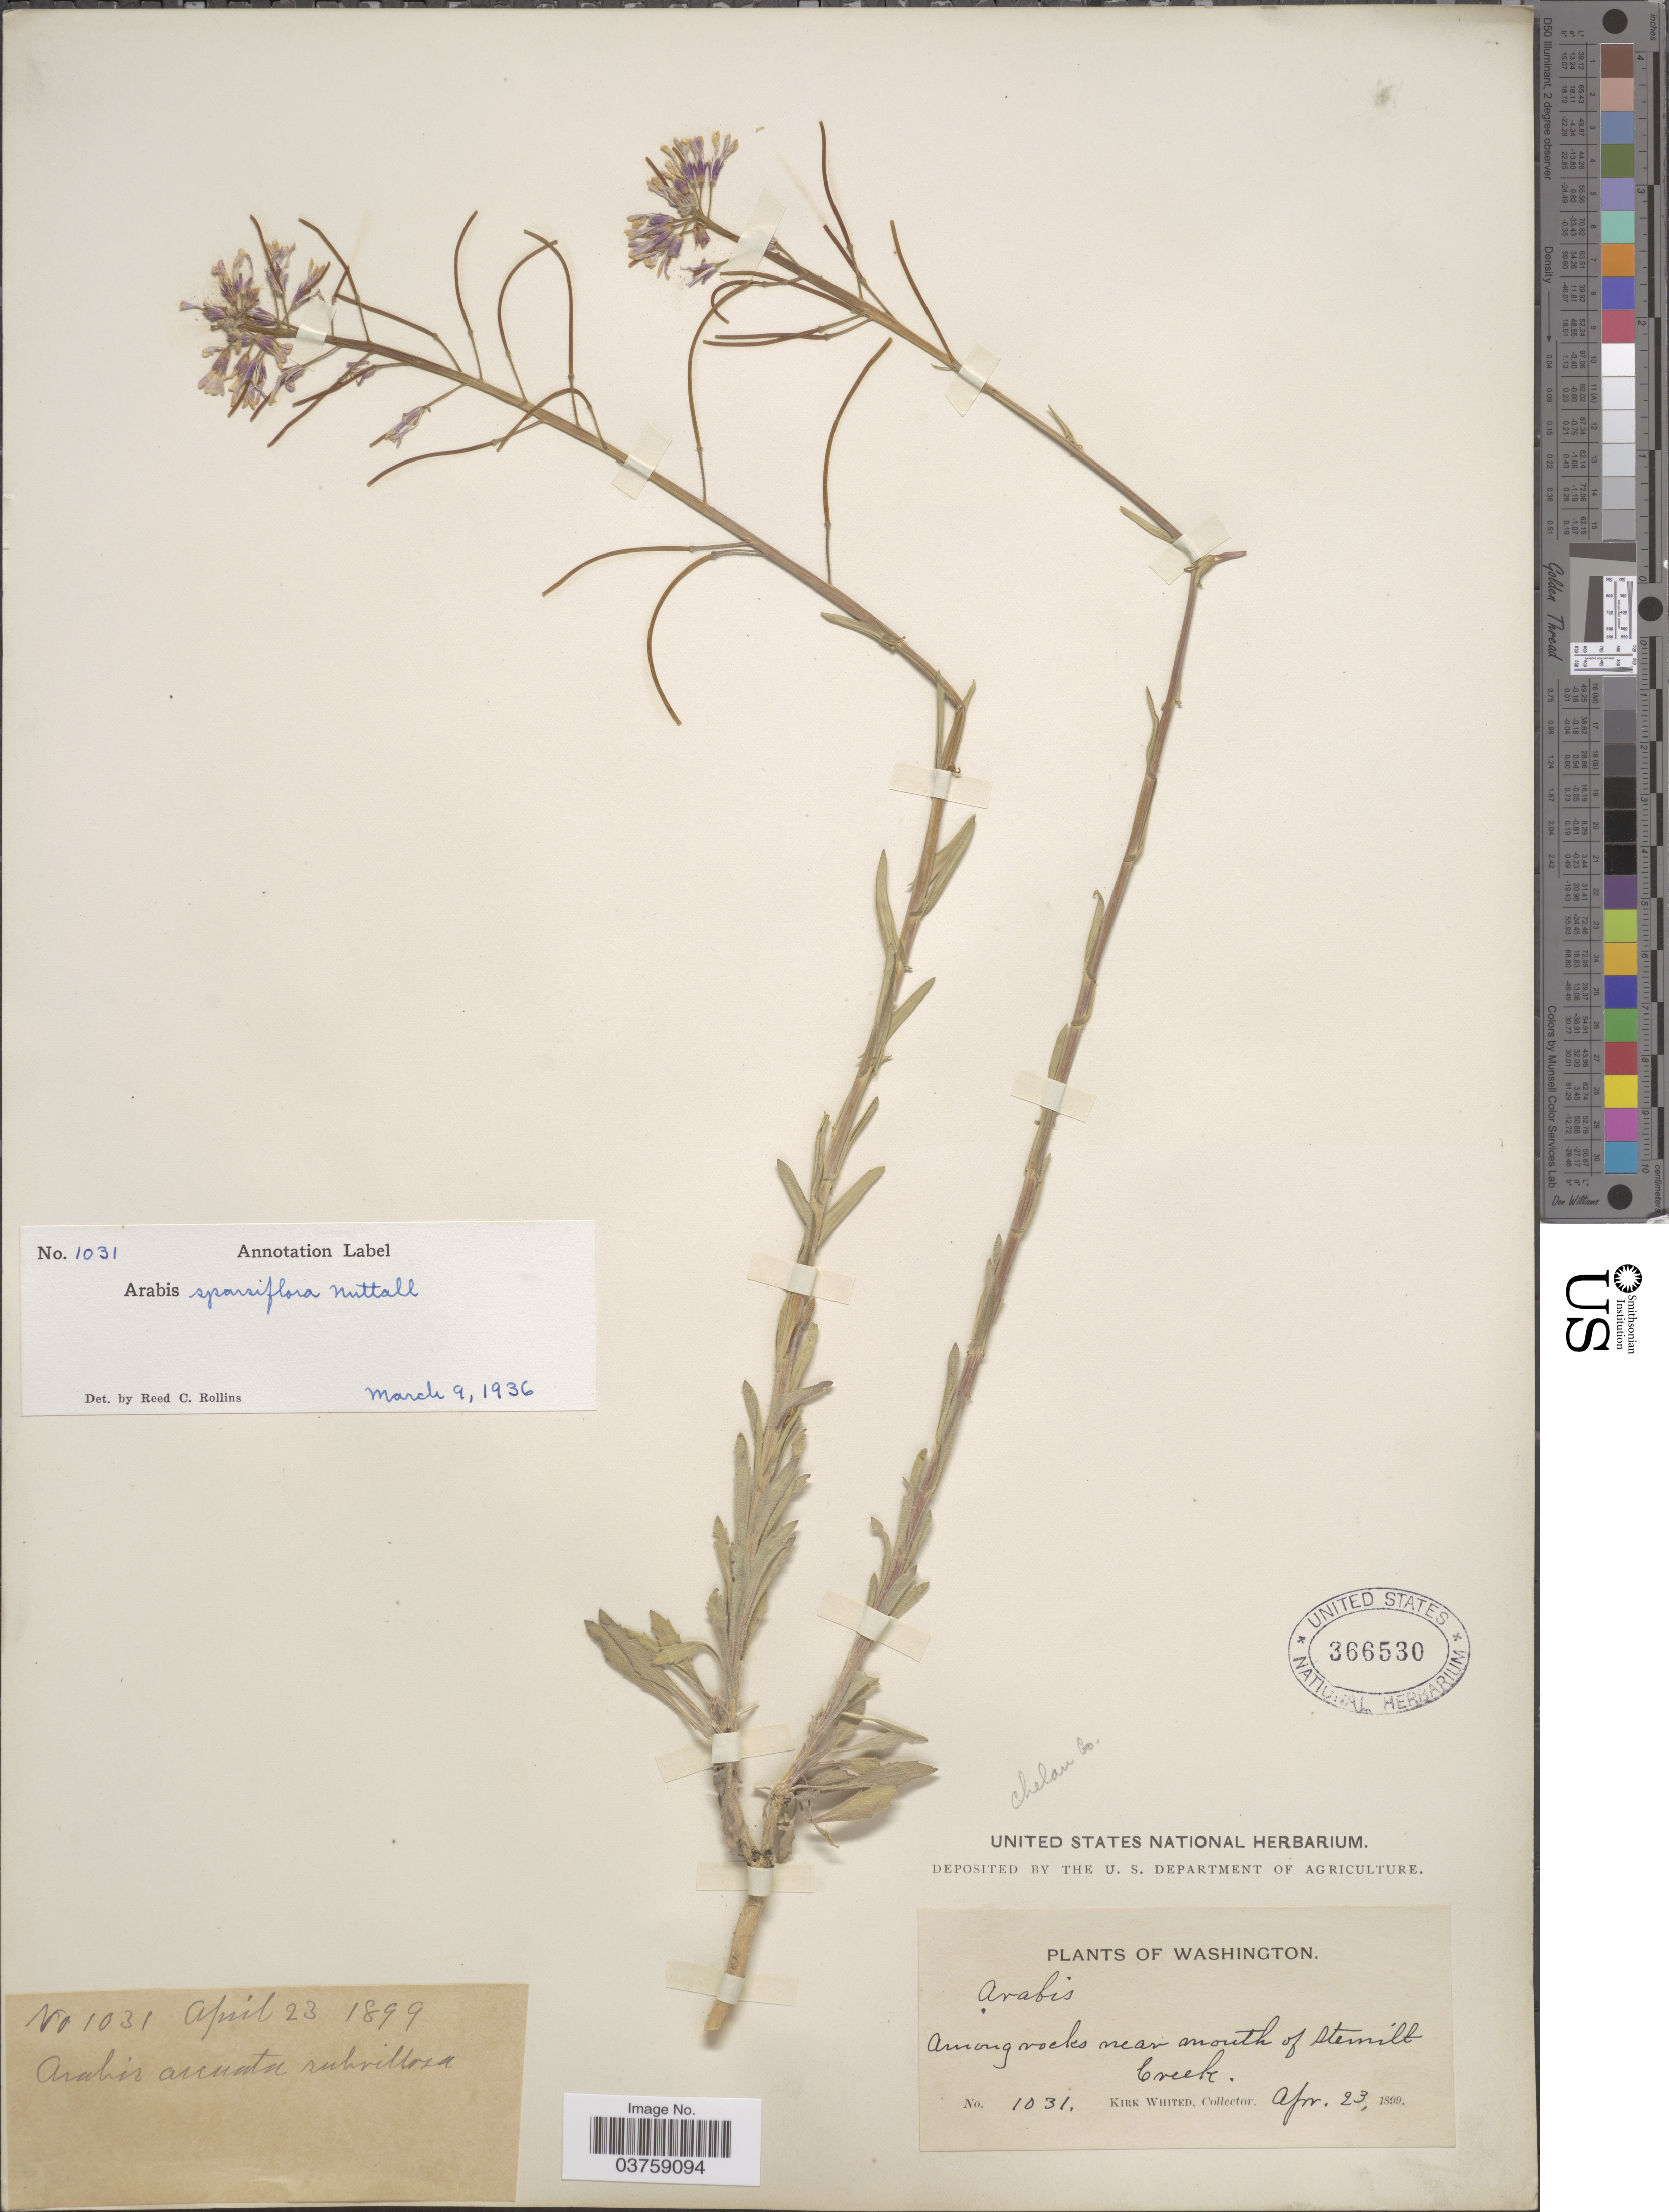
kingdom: Plantae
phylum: Tracheophyta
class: Magnoliopsida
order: Brassicales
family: Brassicaceae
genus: Arabis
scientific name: Arabis sparsiflora var. subvillosa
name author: (S. Watson) Rollins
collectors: K. Whited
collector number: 1031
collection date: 1899-04-23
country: United States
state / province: Washington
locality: Among rocks near mouth of Stemilt Creek.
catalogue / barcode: US 366530